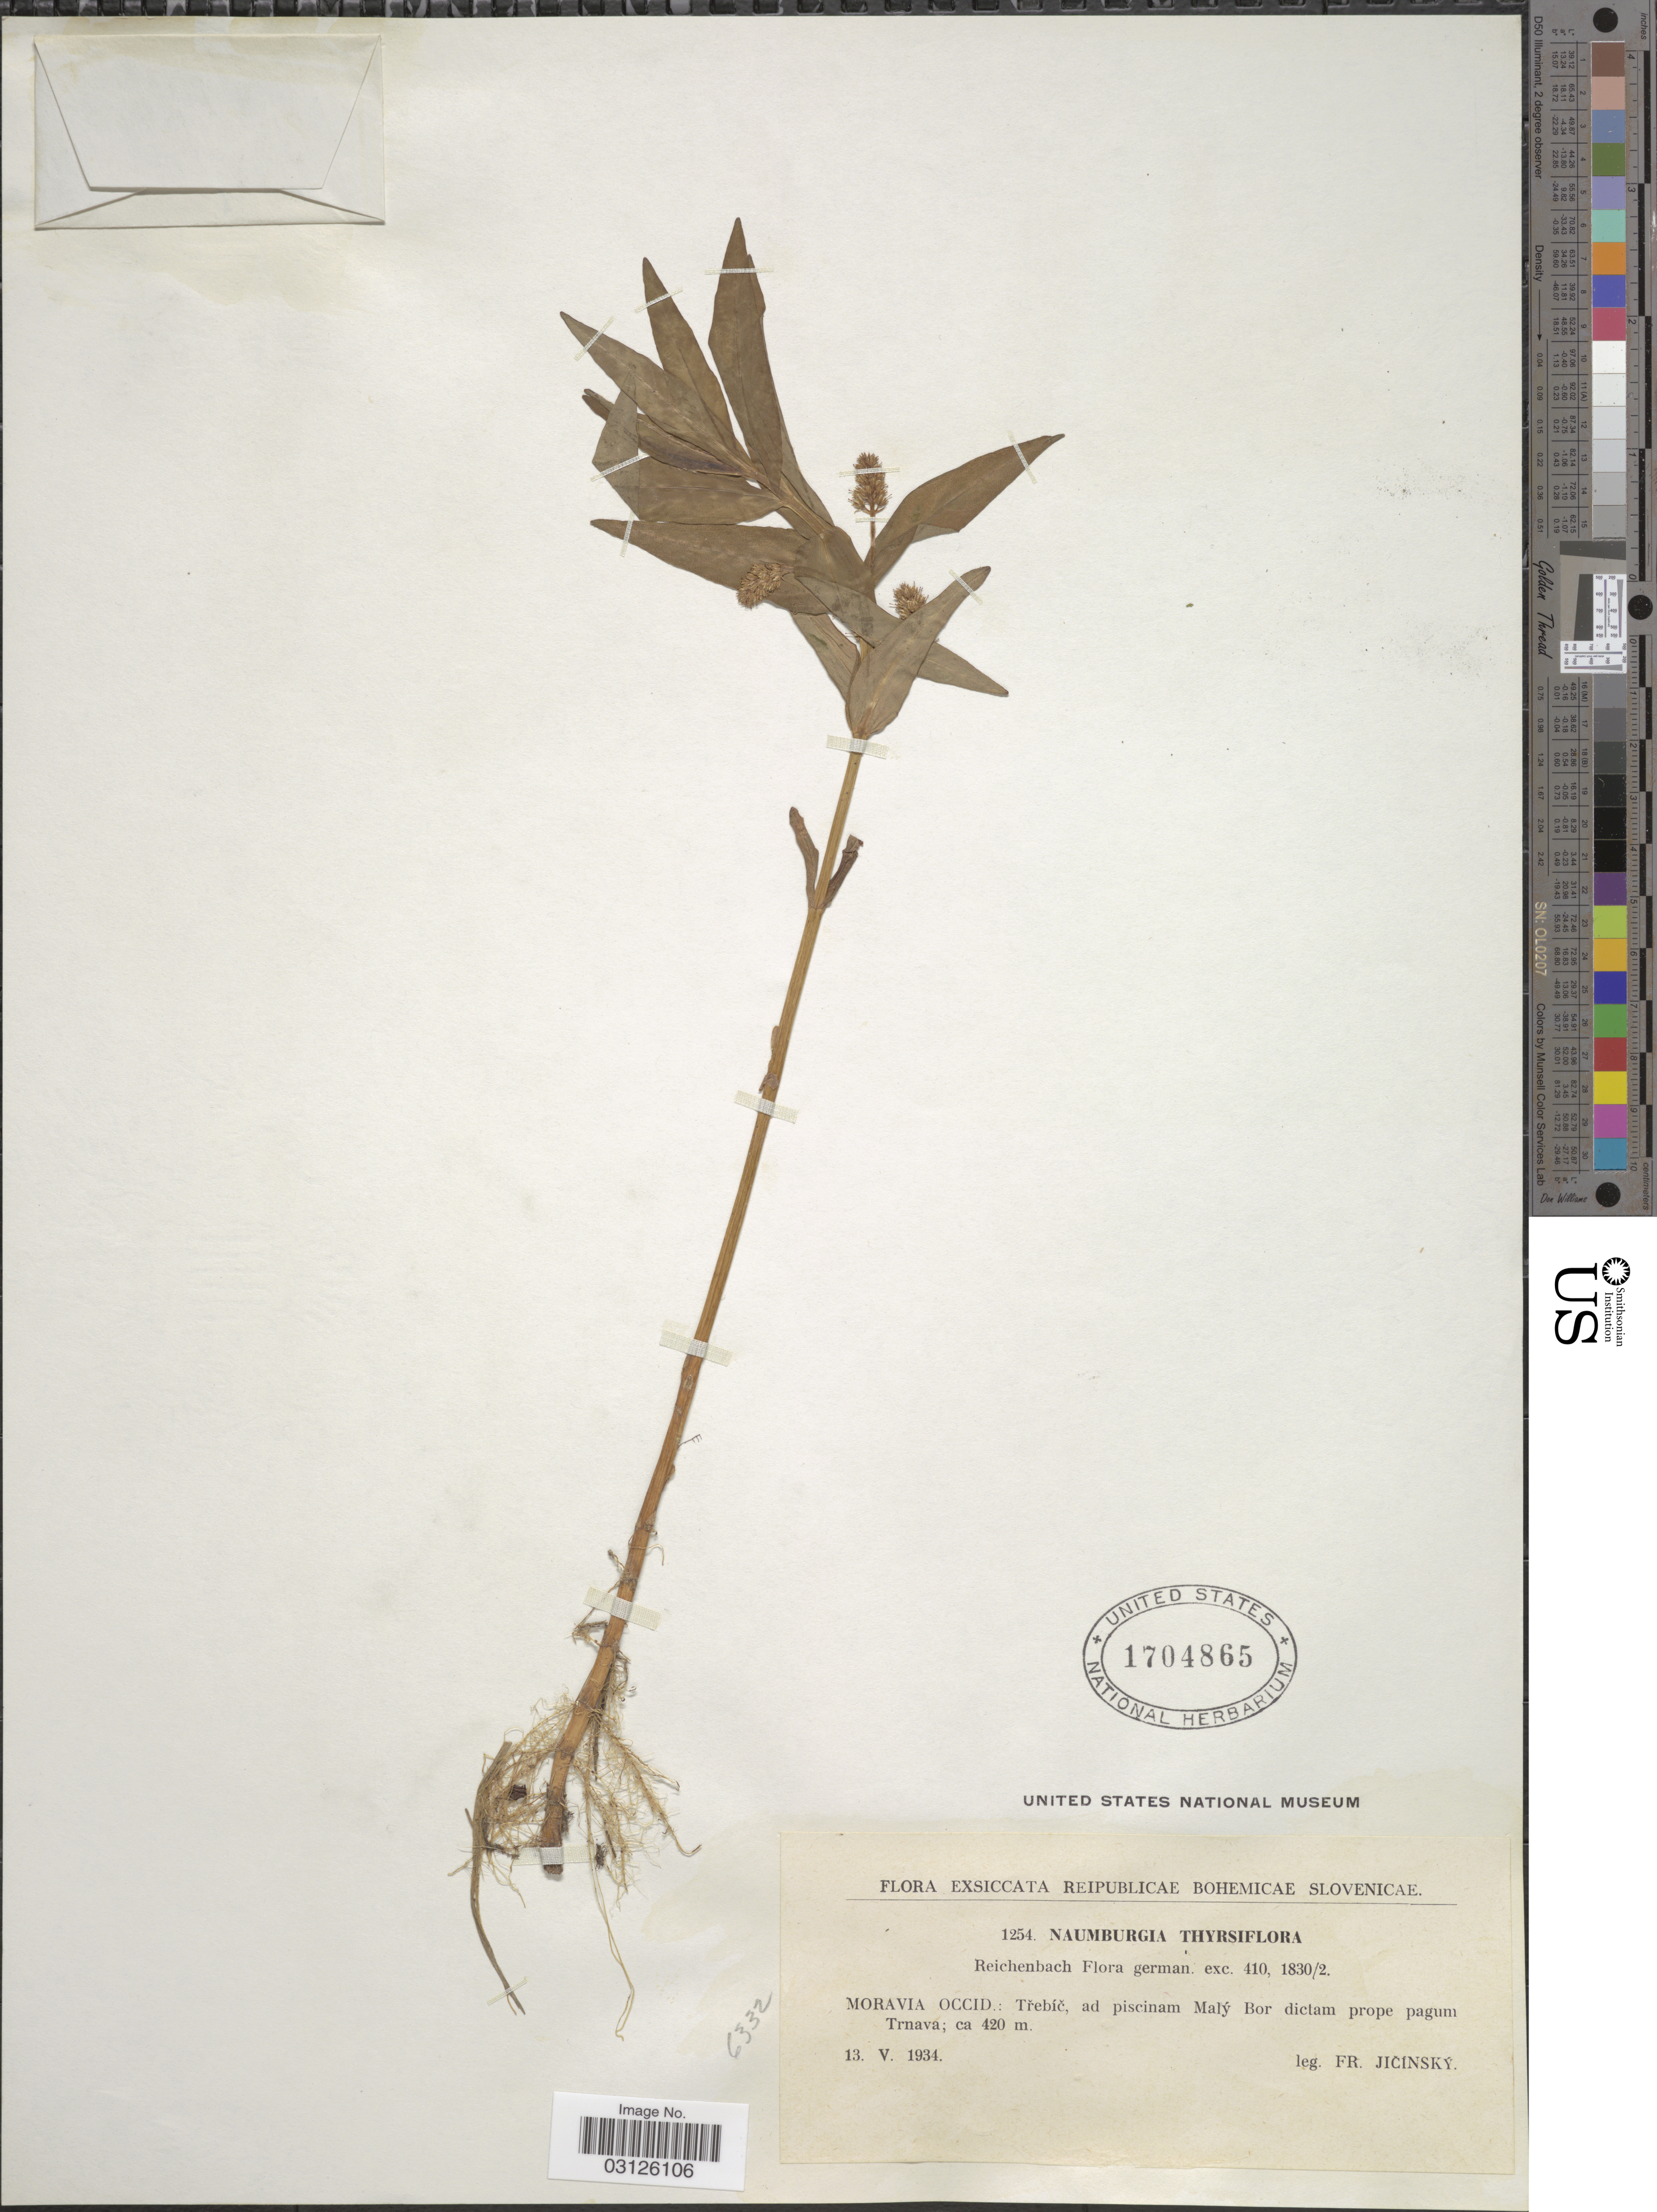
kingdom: Plantae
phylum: Tracheophyta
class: Magnoliopsida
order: Ericales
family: Primulaceae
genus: Lysimachia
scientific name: Lysimachia thyrsiflora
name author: L.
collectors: F. Jicinsky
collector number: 1254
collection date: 1934-05-13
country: Czechia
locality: Reipublicae Bohemicae Slovenicae. Moravia Occid.: Trebic, ad piscinam Maly Bor dictam prope pagum Trnava.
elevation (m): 420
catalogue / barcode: US 1704865